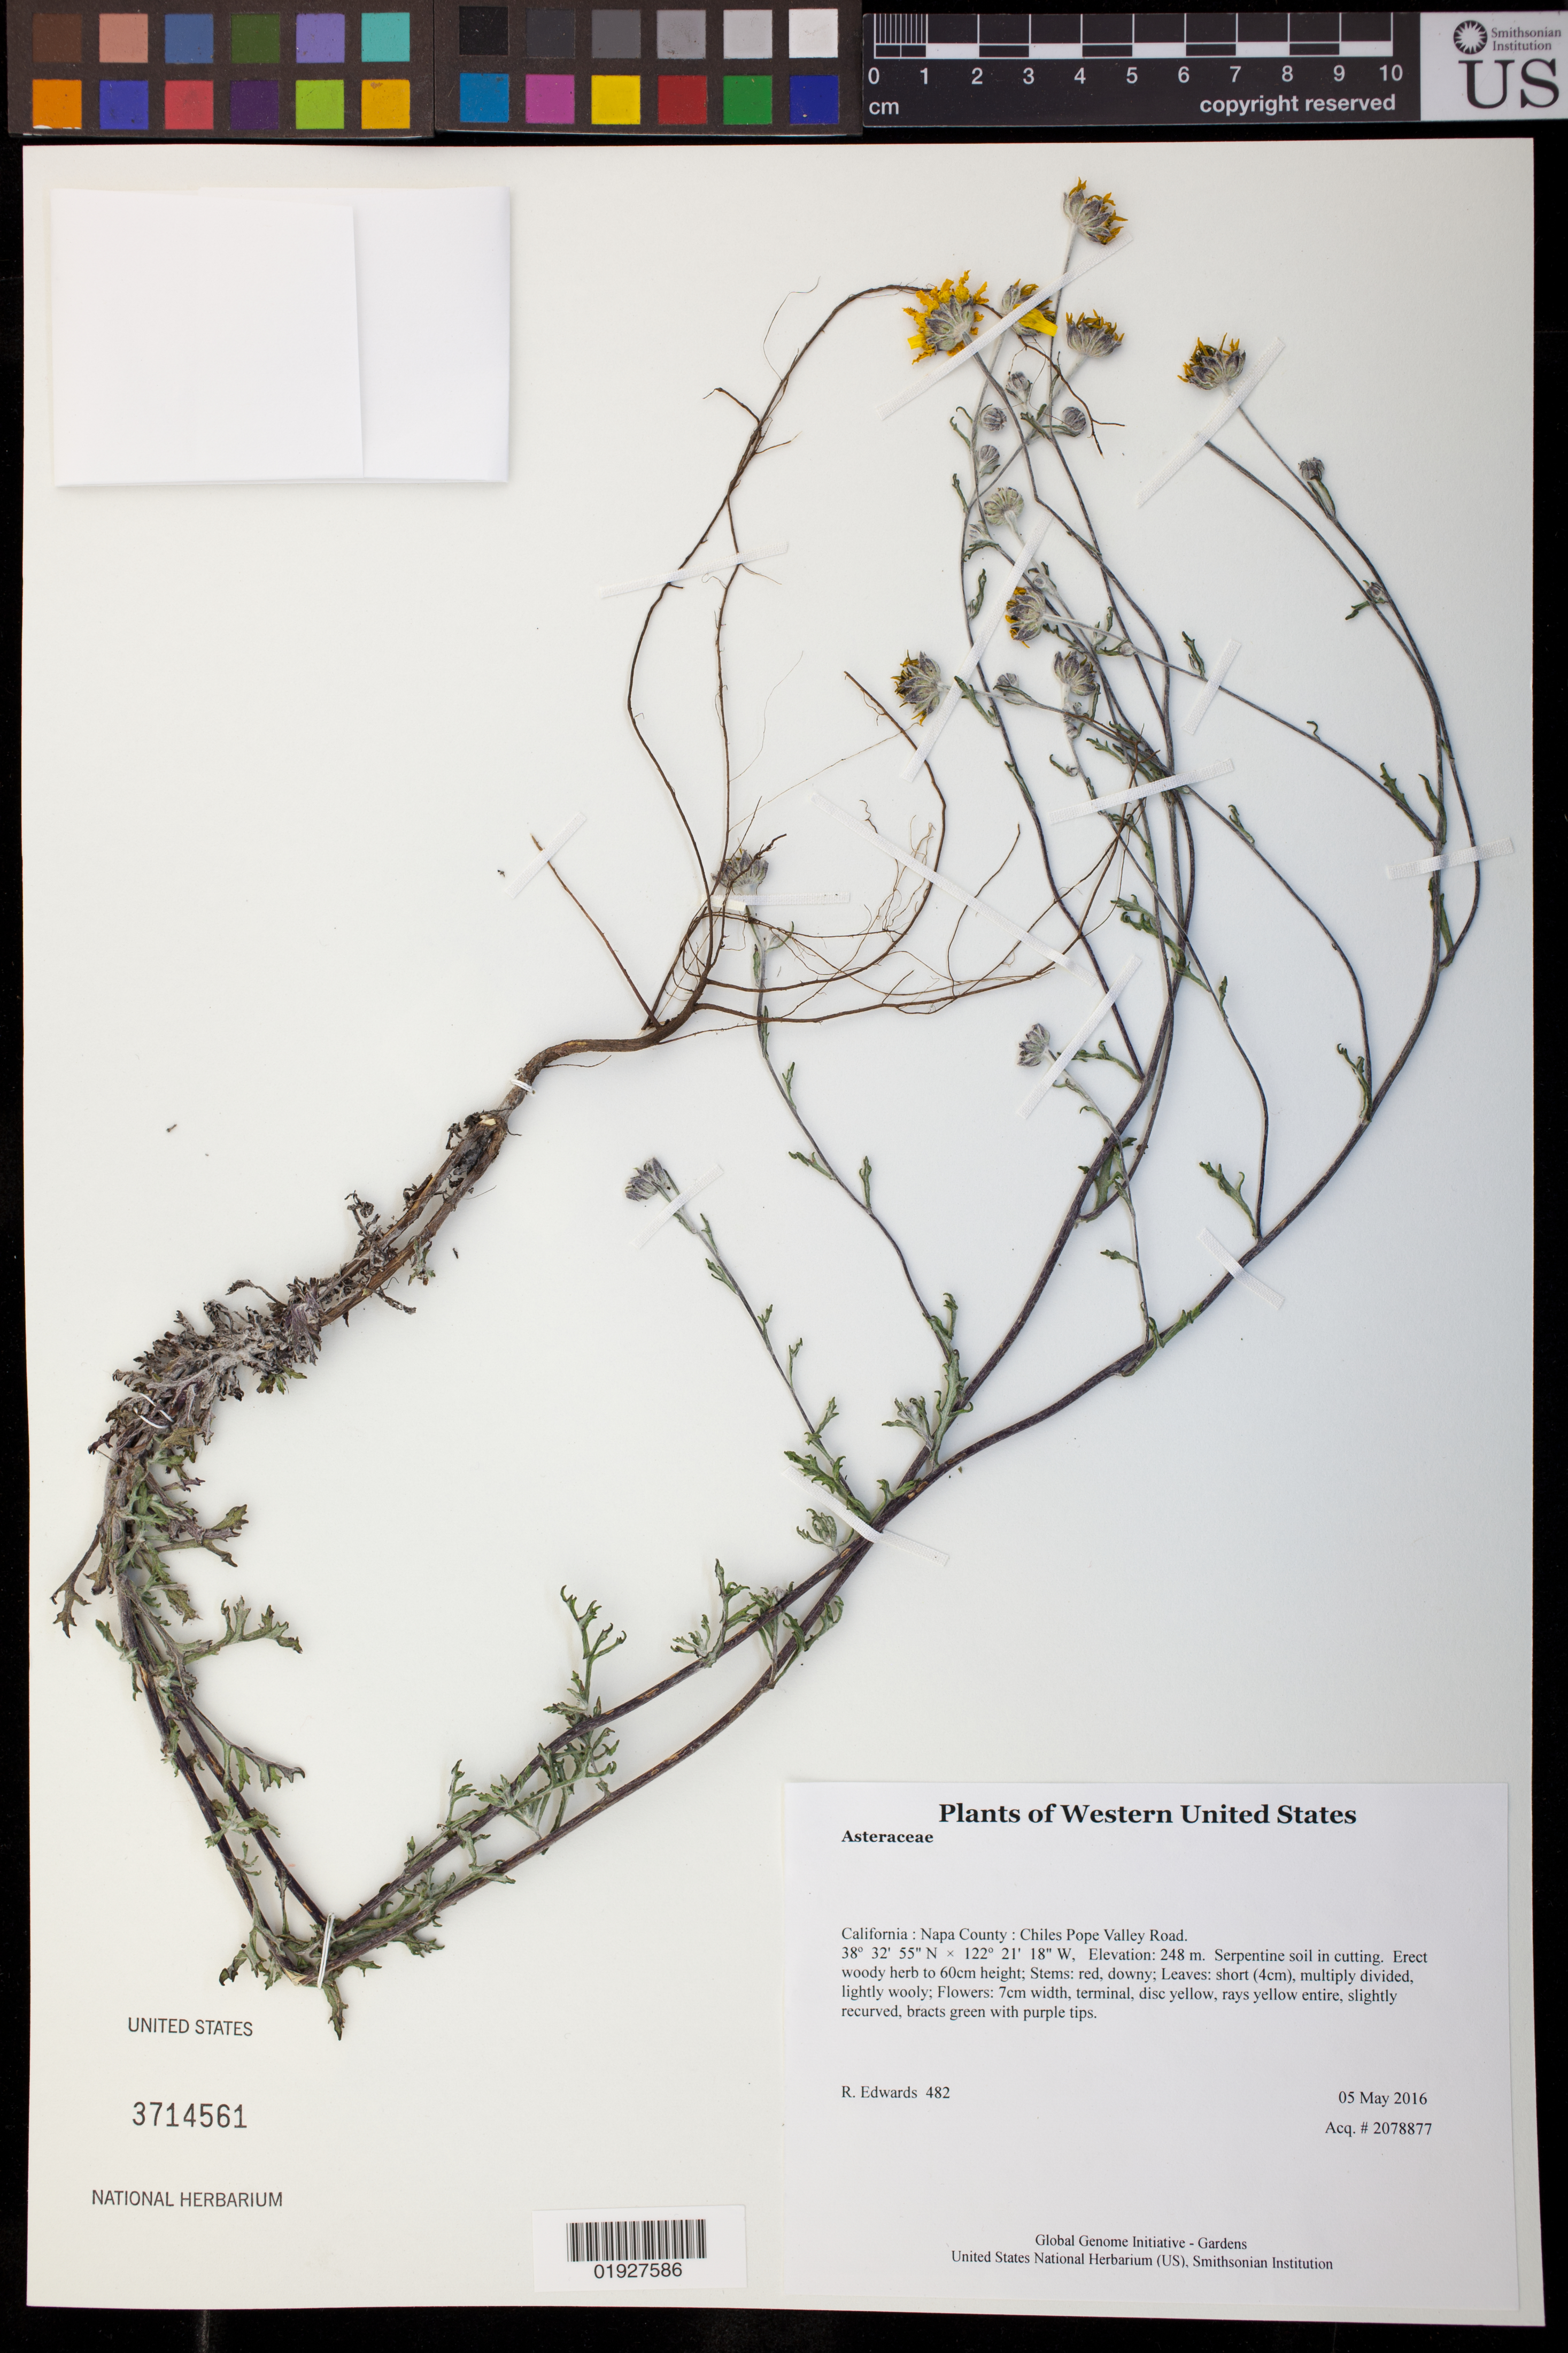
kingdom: Plantae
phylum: Tracheophyta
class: Magnoliopsida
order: Asterales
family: Asteraceae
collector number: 482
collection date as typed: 5 May 2016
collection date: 2016-05-05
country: United States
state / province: California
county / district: Napa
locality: Chiles Pope Valley Road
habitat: Serpentine soil in cutting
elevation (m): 248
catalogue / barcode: US 3714561